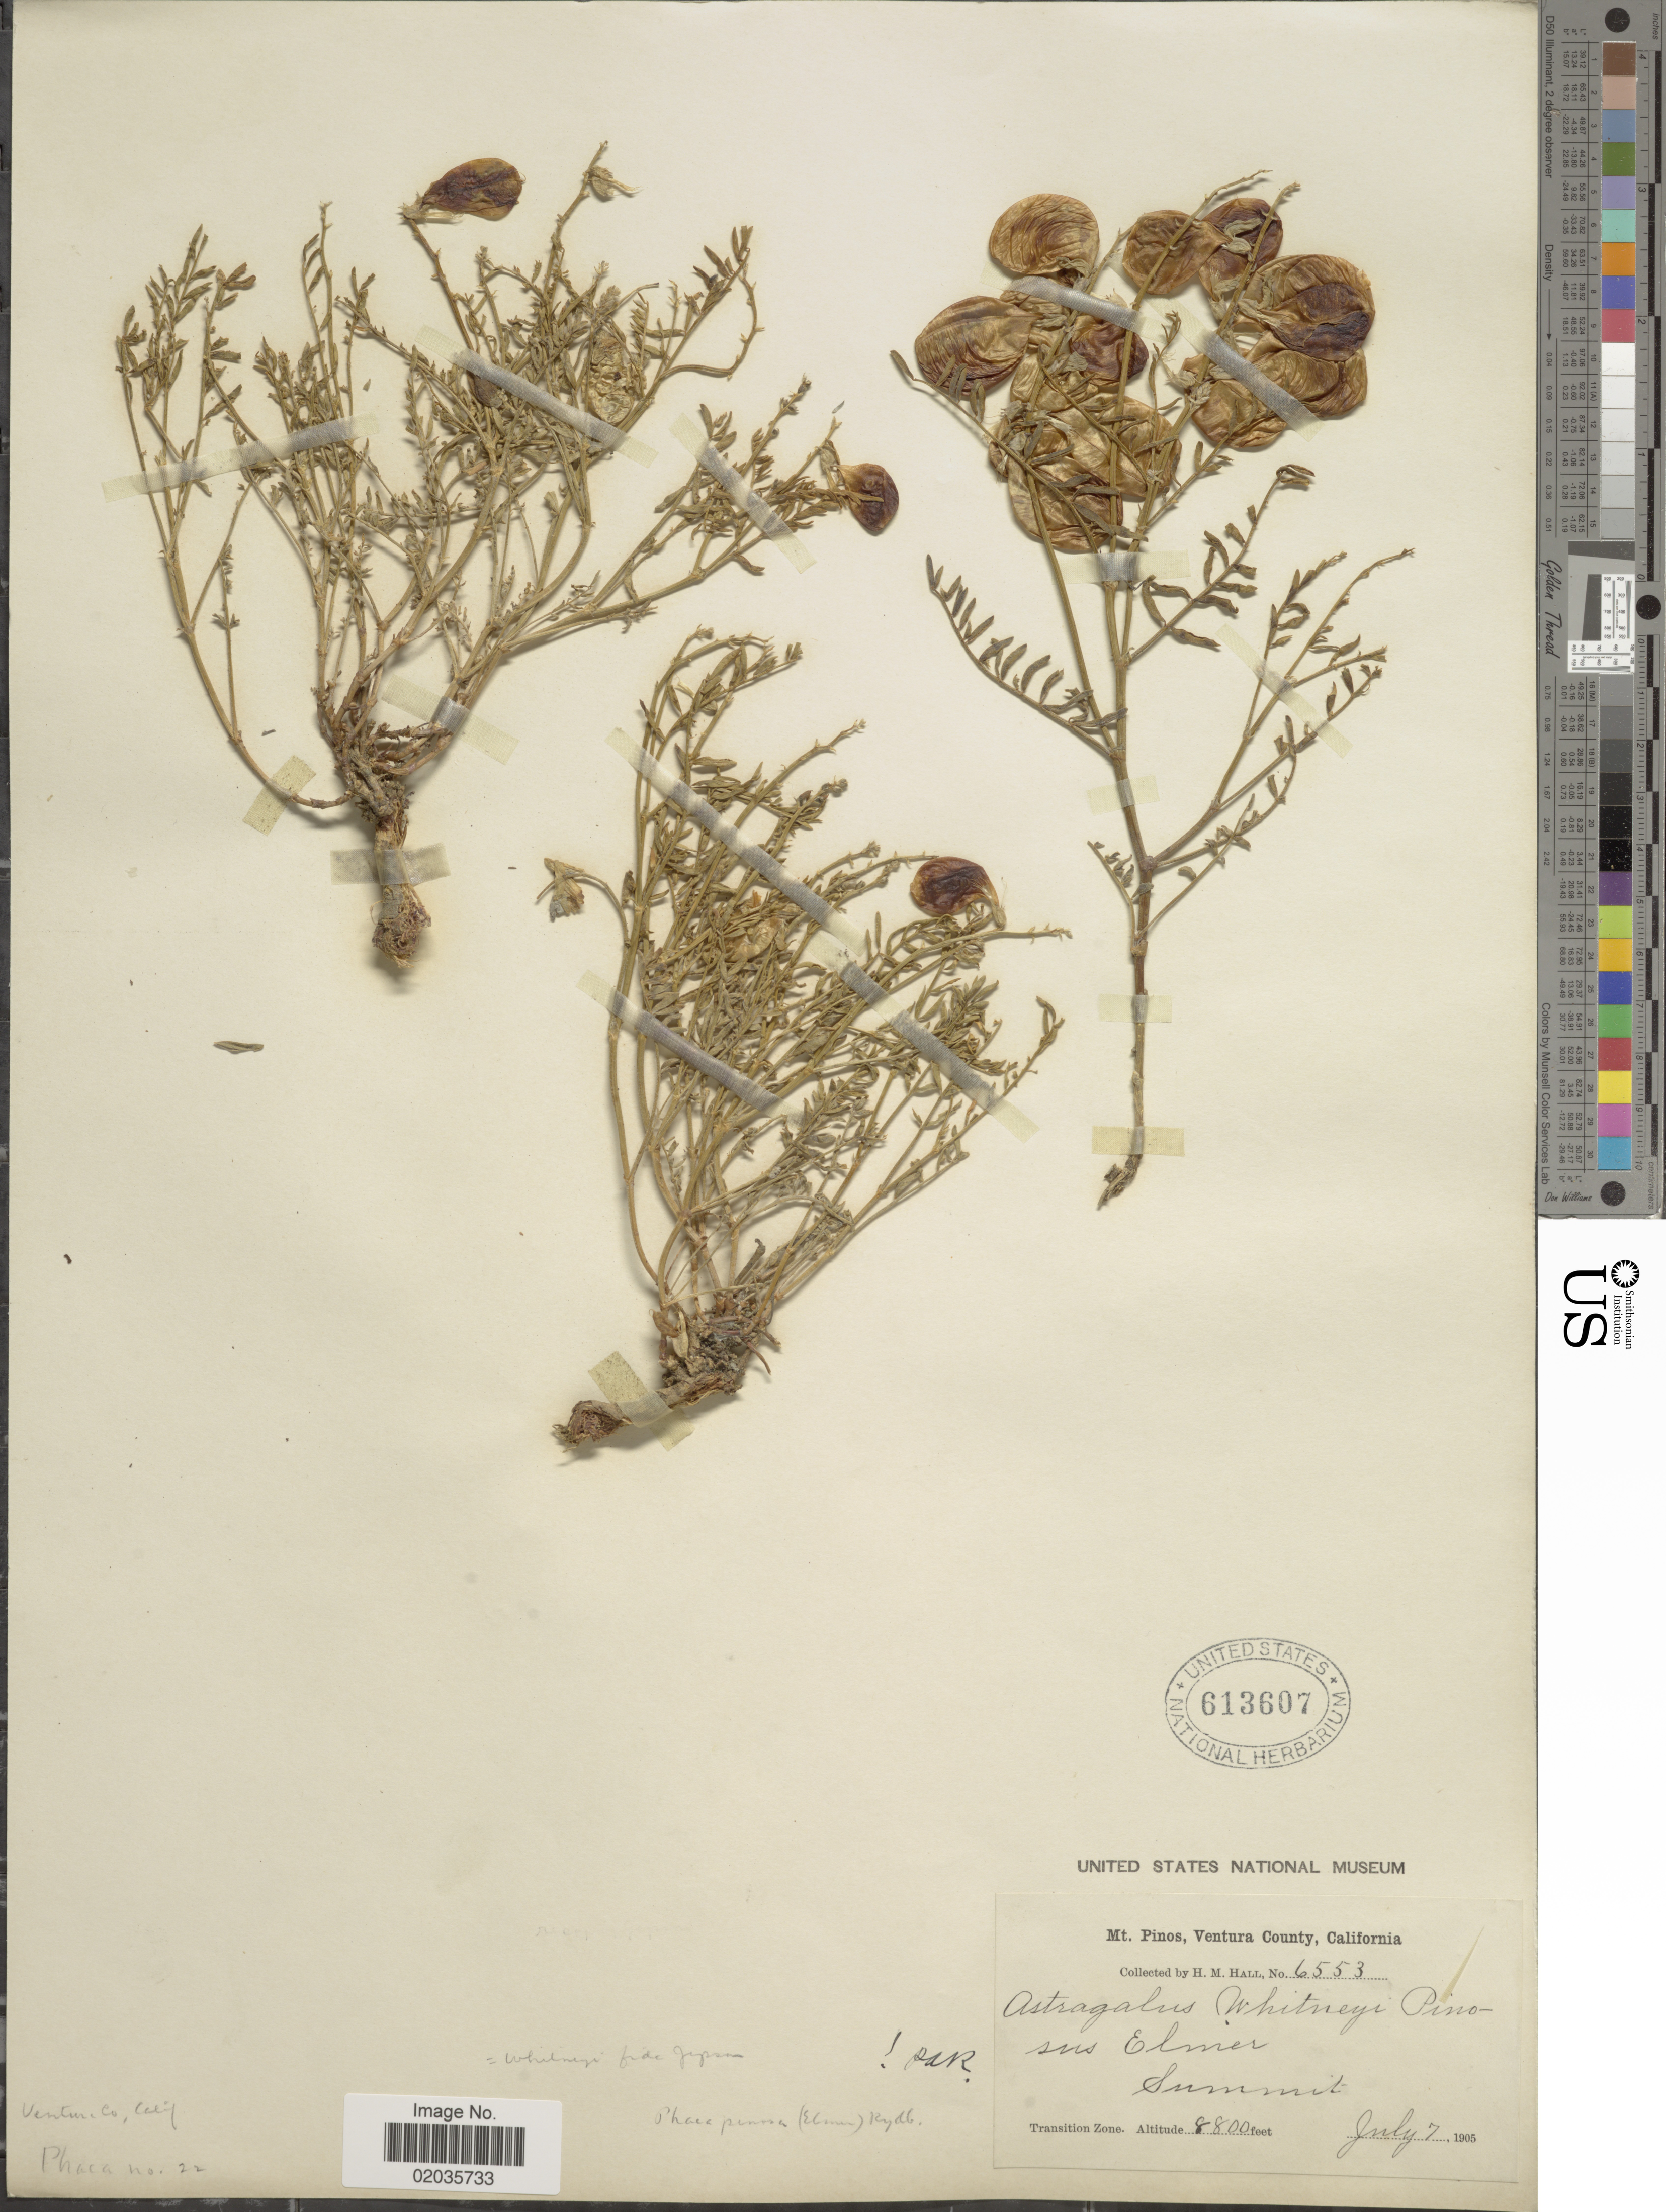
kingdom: Plantae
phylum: Tracheophyta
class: Magnoliopsida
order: Fabales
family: Fabaceae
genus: Astragalus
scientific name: Astragalus whitneyi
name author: A. Gray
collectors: H. Hall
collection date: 1905-07-07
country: United States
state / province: California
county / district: Ventura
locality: Mt. Pinos, Ventura County, Summit, Transition Zone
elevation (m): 2682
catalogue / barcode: US 613607